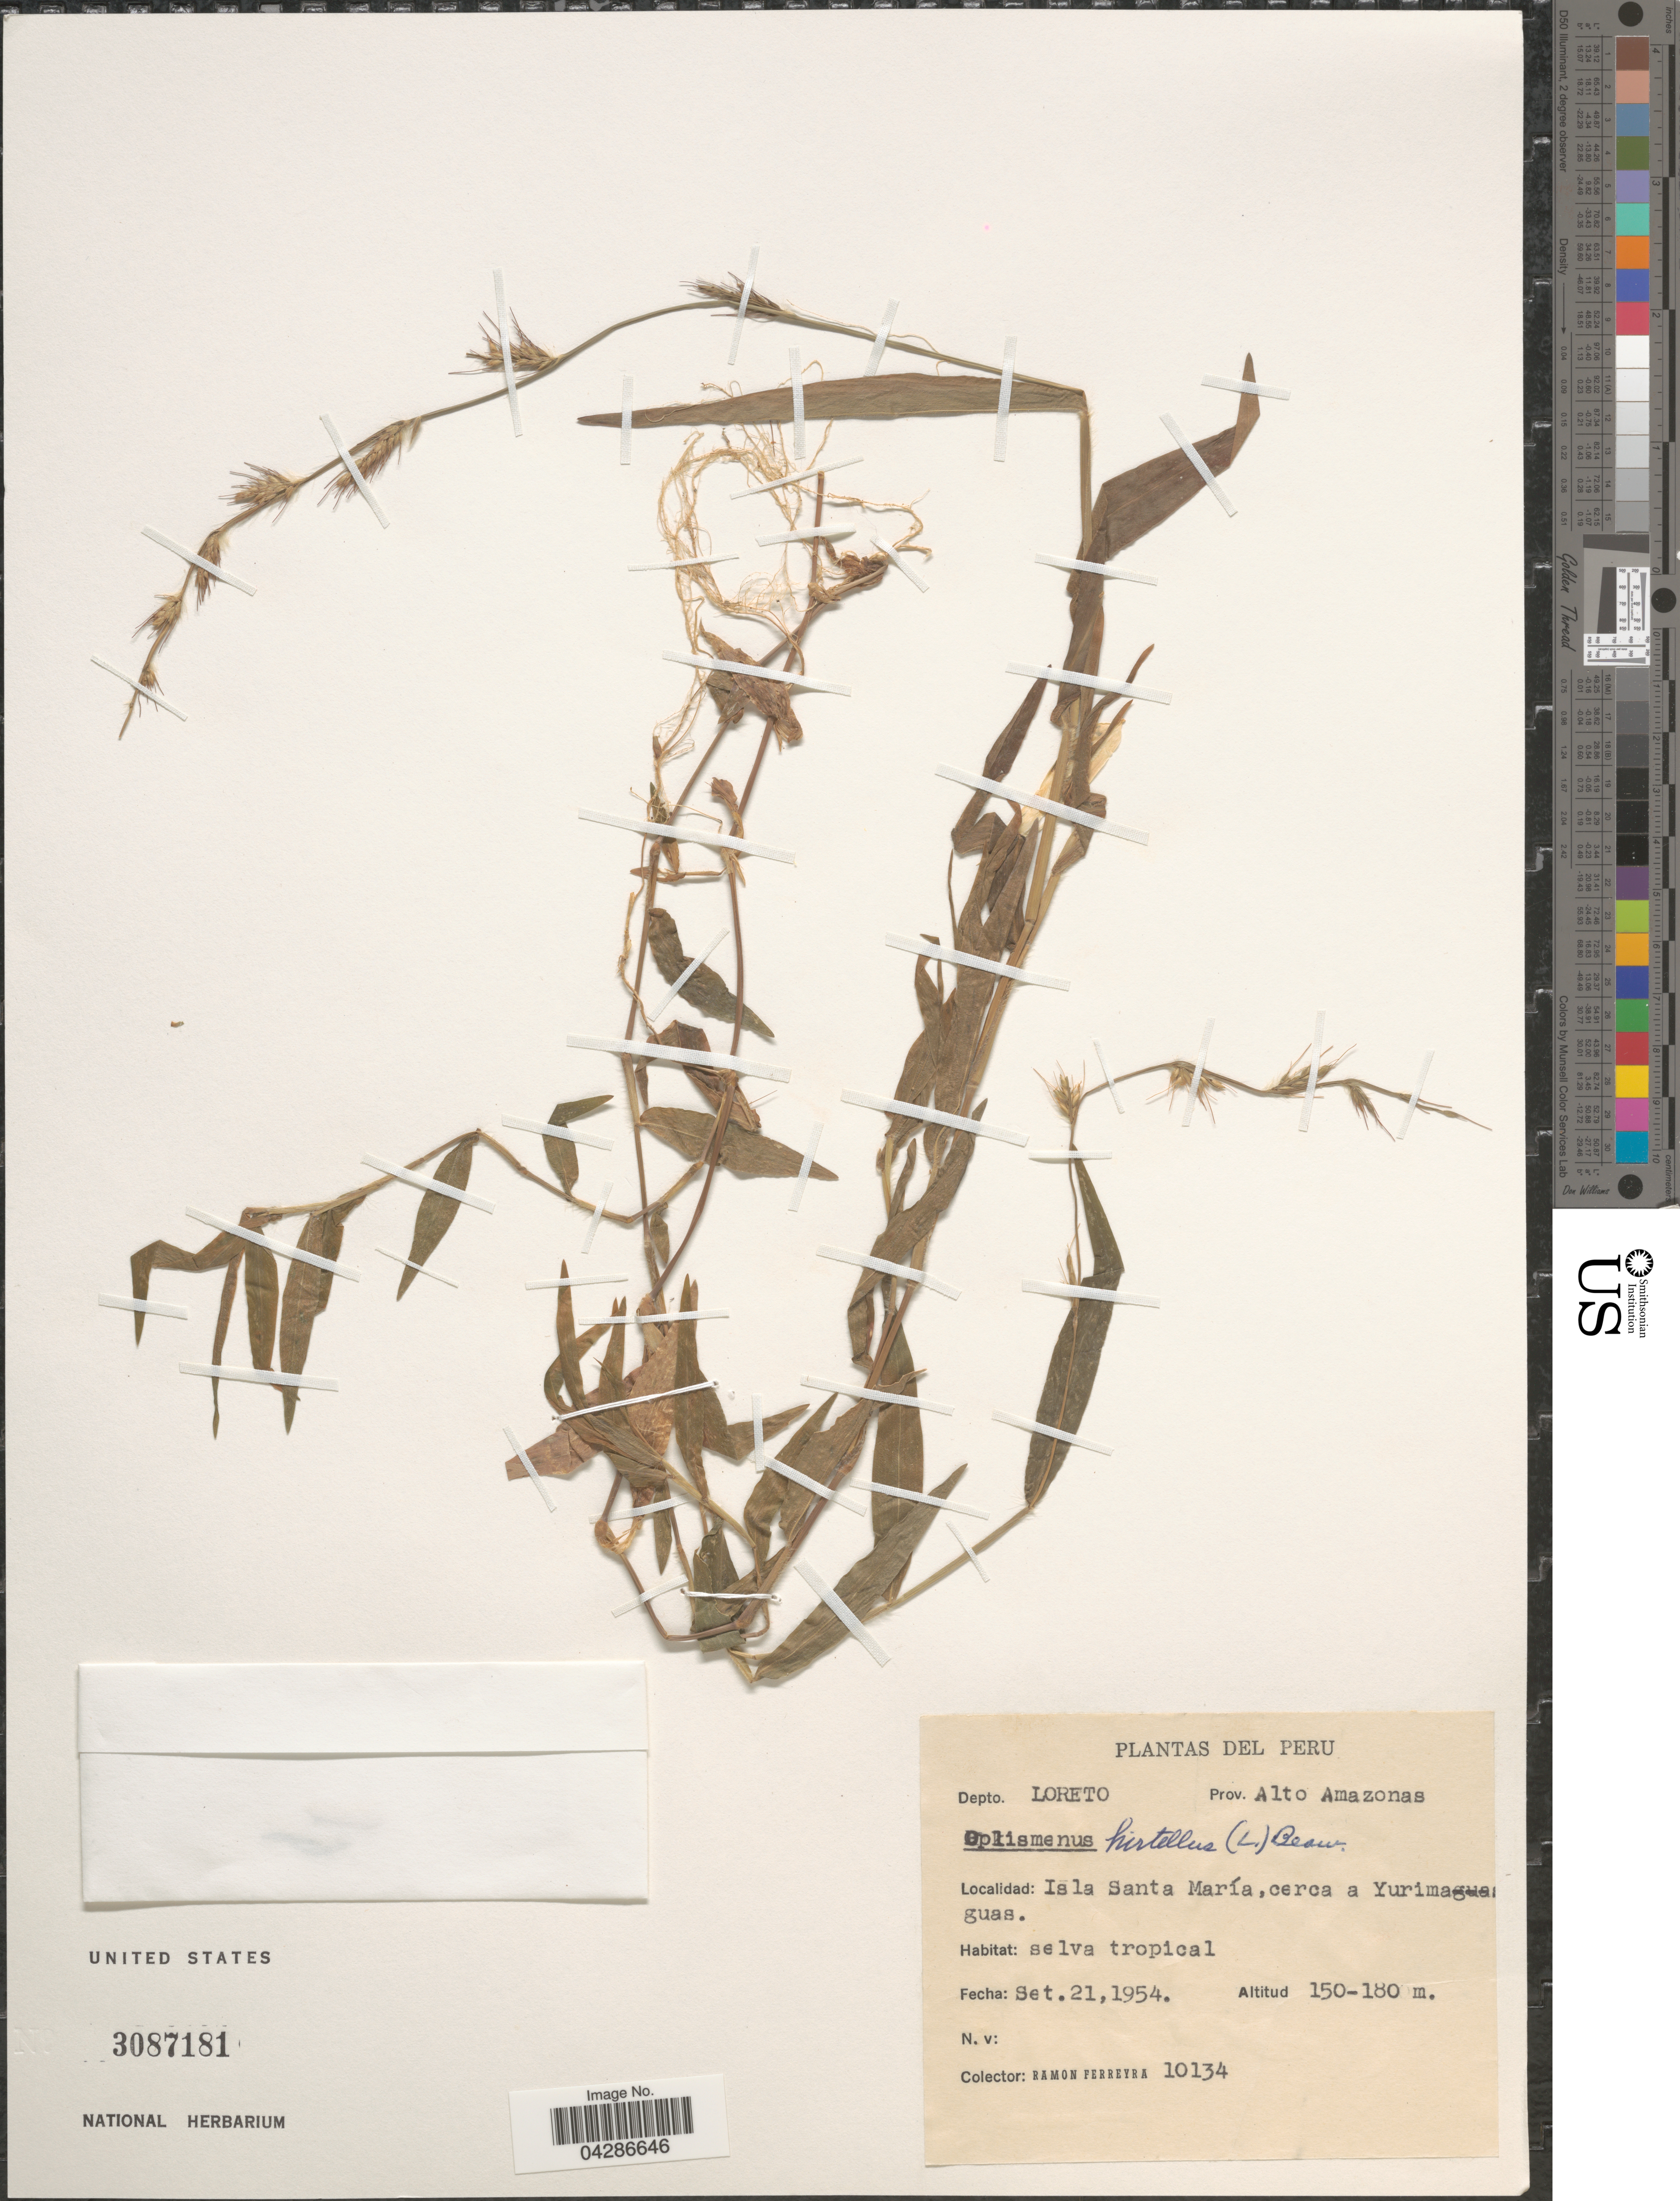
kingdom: Plantae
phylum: Tracheophyta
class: Liliopsida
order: Poales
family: Poaceae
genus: Oplismenus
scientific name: Oplismenus hirtellus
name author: (L.) P. Beauv.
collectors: R. A. Ferreyra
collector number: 10134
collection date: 1954-09-21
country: Peru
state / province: Loreto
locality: Dpeto.: Loreto. Prov. Alto Amazonas. Isla Santa María, cerca a Yurimaguss.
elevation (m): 150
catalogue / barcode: US 3087181